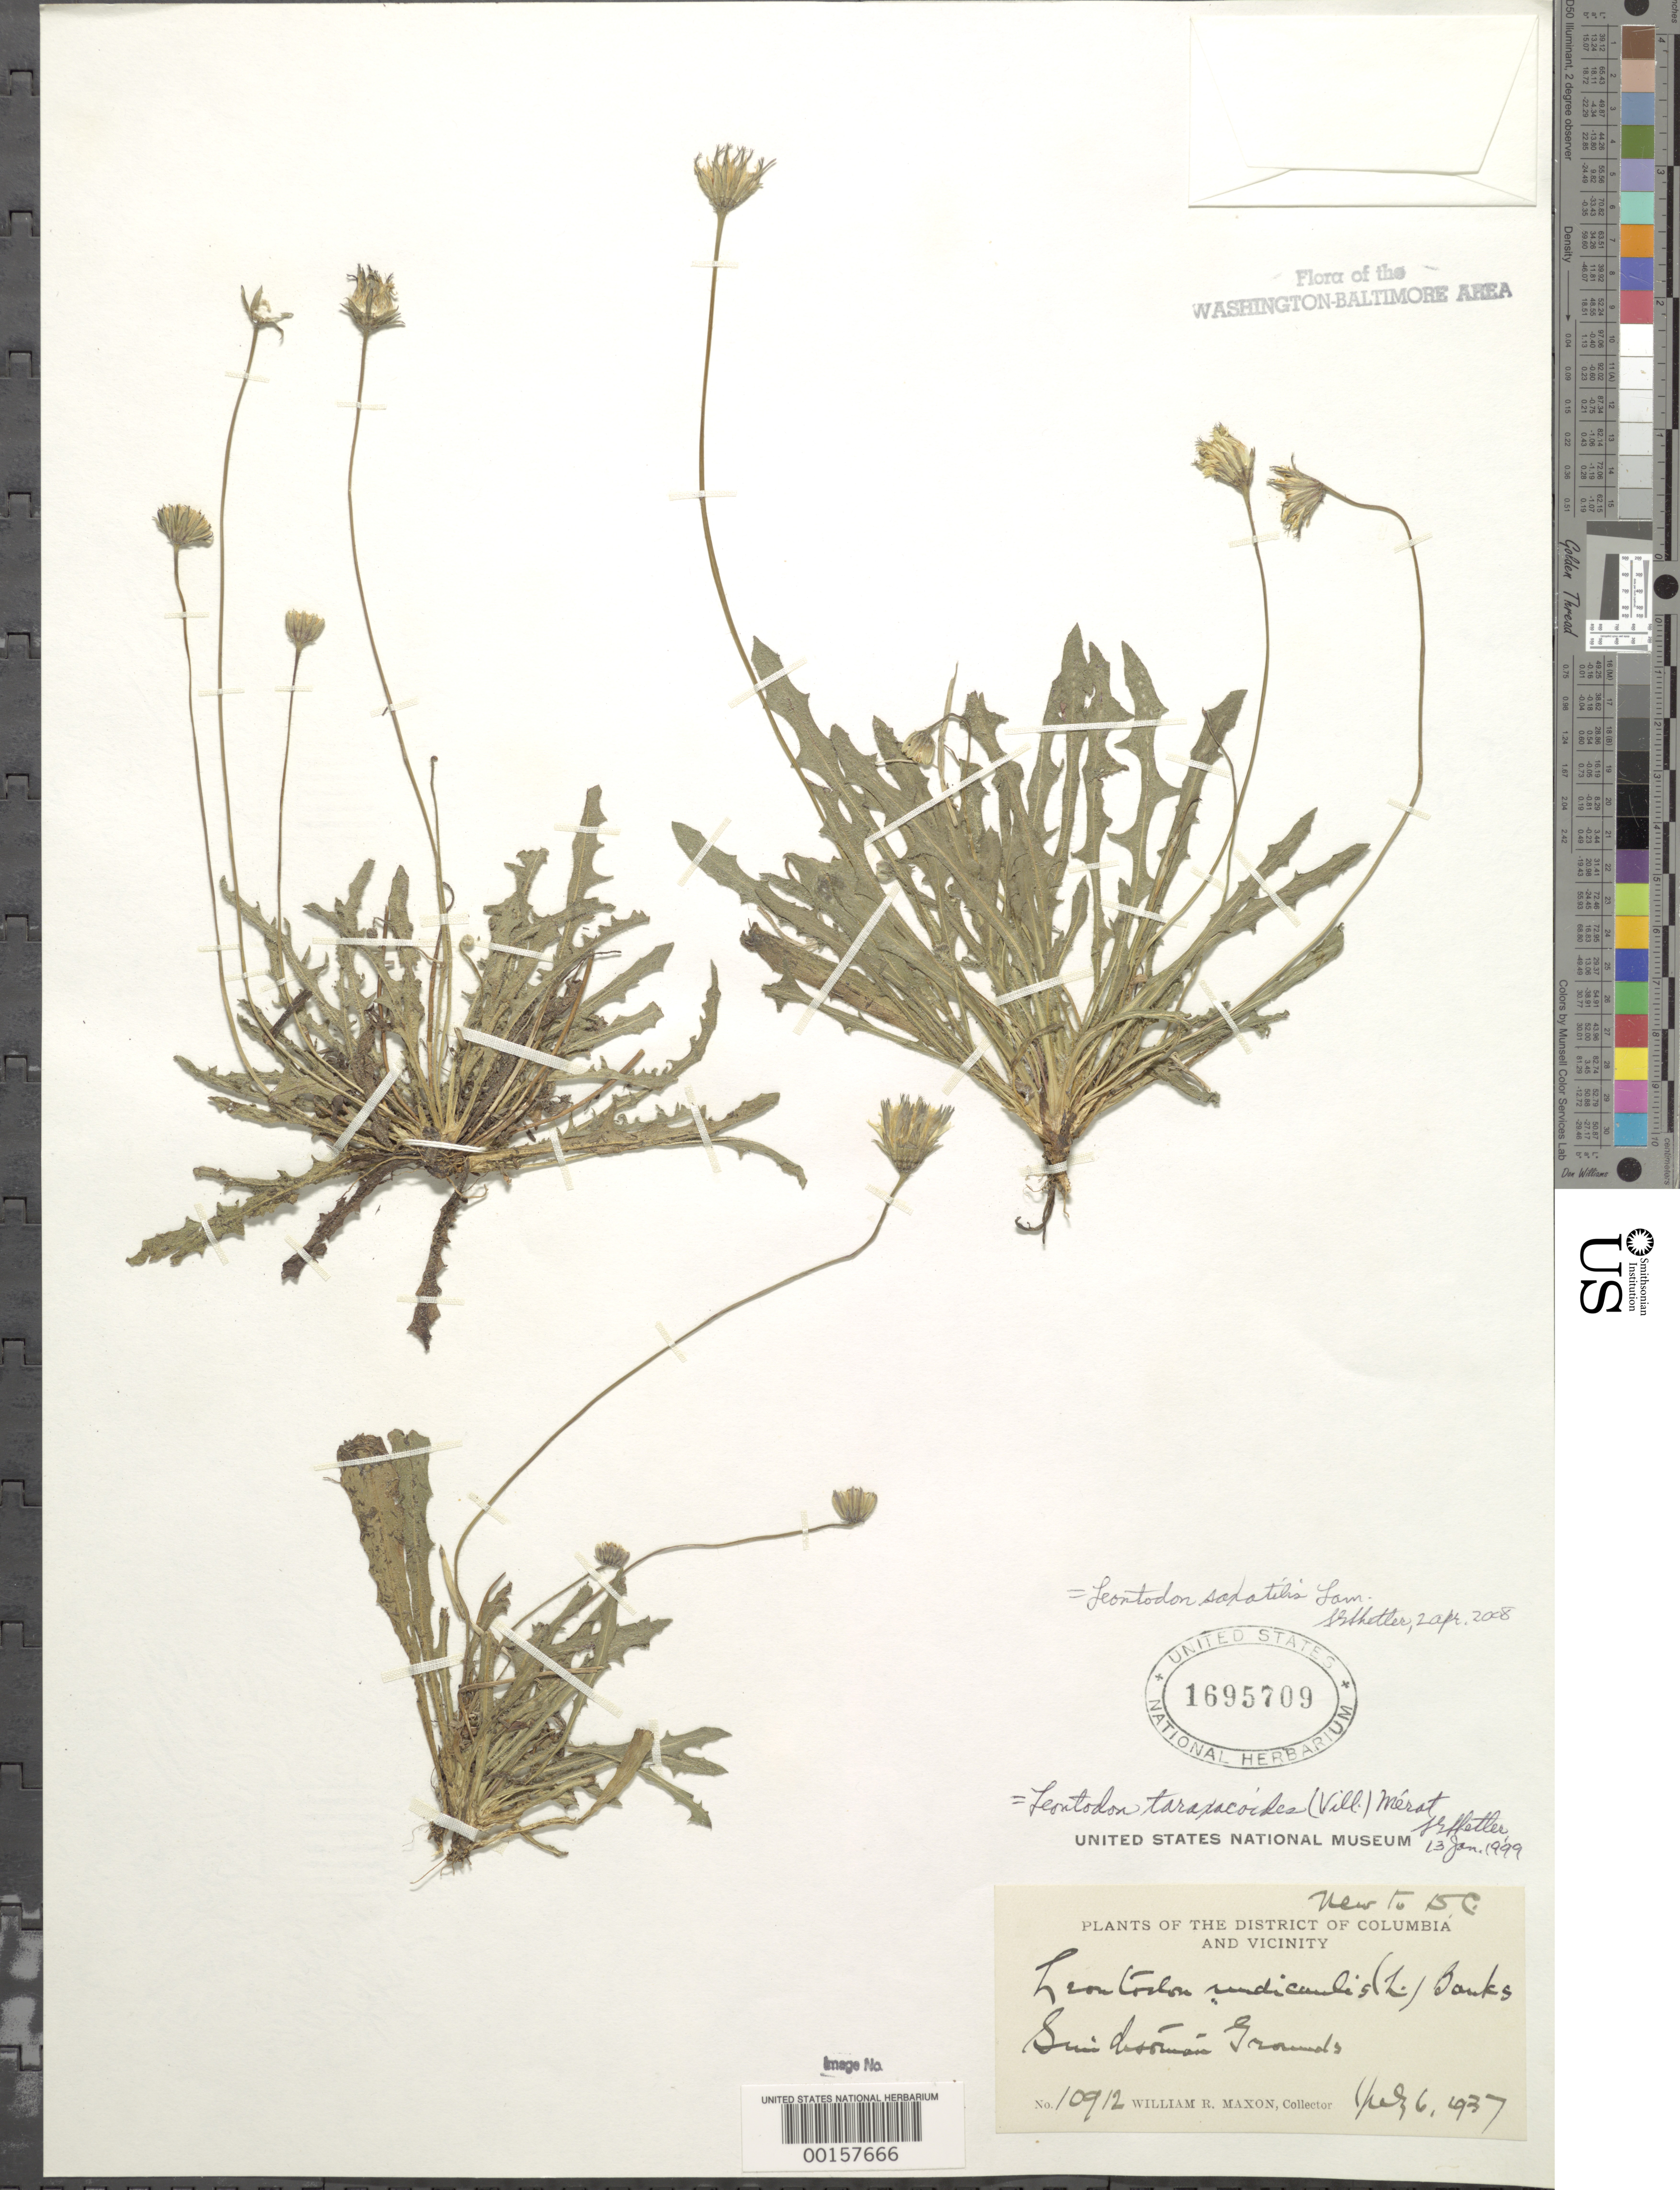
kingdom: Plantae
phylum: Tracheophyta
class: Magnoliopsida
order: Asterales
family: Asteraceae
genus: Leontodon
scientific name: Leontodon crispus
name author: Vill.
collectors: W. R. Maxon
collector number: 10912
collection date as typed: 06 Jul 1937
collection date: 1937-07-06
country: United States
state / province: District of Columbia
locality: Smithsonian grounds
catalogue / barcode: US 1695709